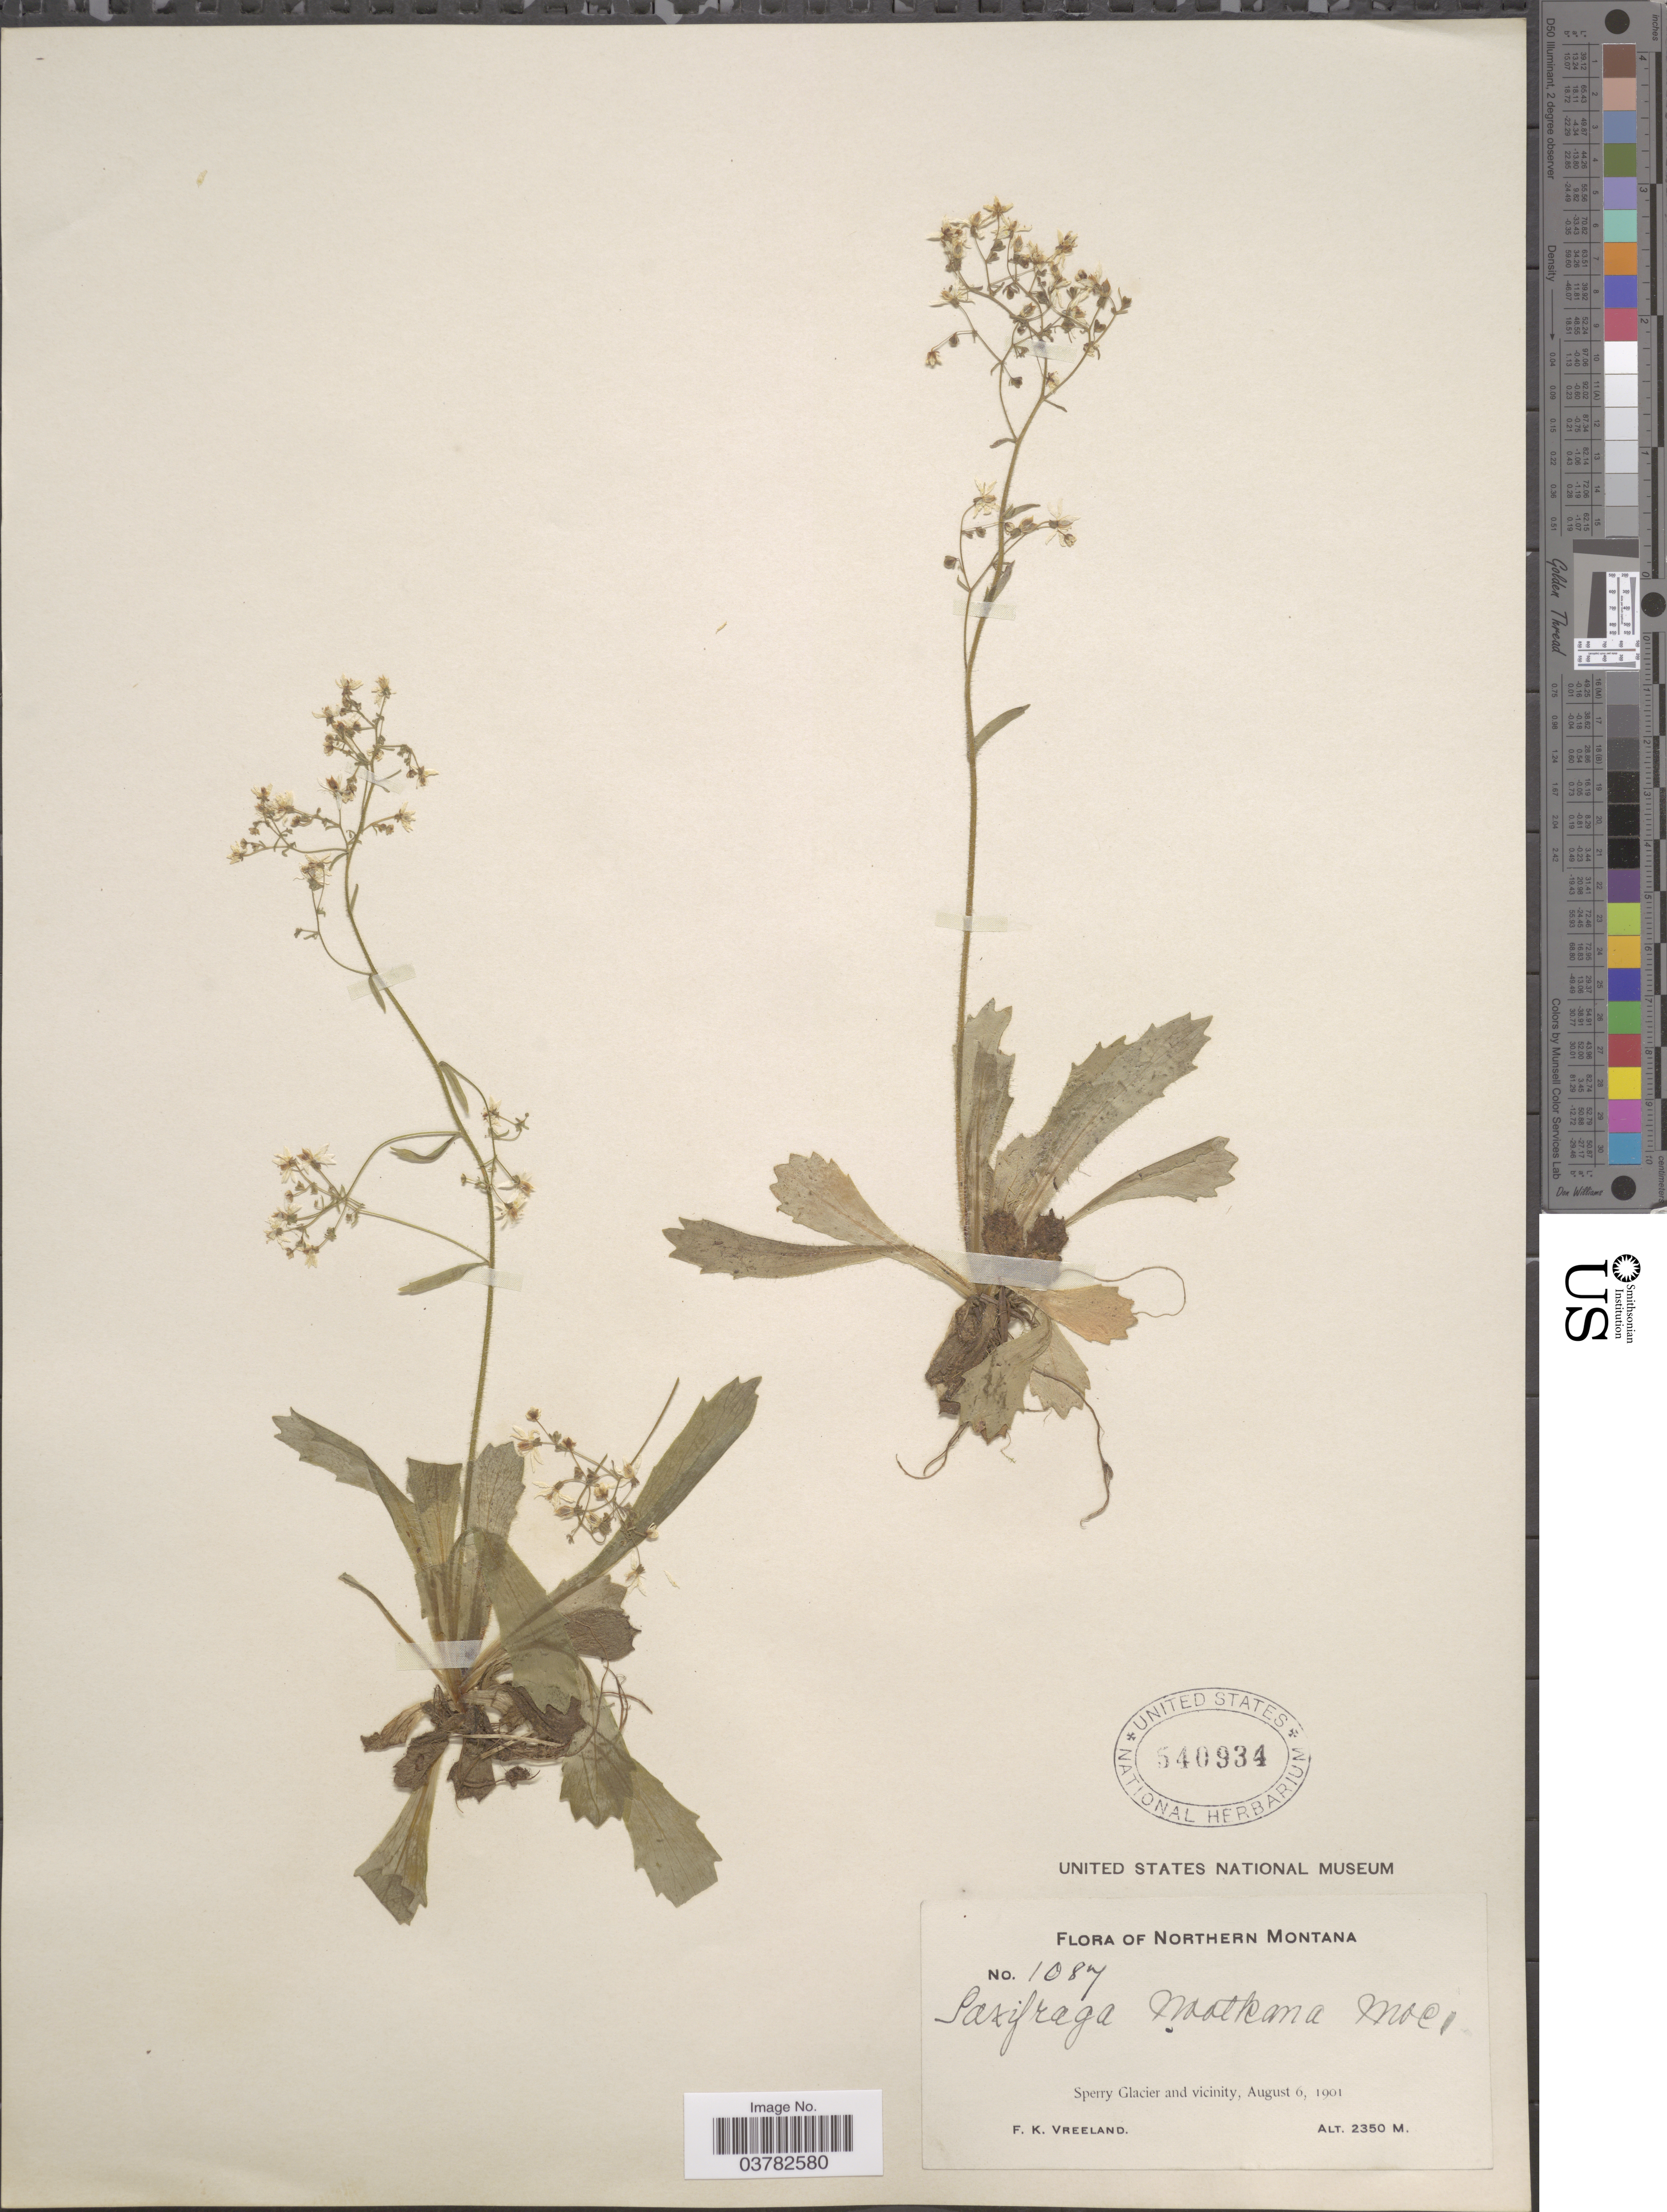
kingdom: Plantae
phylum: Tracheophyta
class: Magnoliopsida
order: Saxifragales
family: Saxifragaceae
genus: Micranthes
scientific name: Micranthes stellaris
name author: (L.) Galasso et al.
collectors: F. Vreeland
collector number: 1087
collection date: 1901-08-06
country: United States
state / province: Montana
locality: Northern Montana. Sperry Glacier and vicinity.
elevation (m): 2350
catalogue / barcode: US 540934